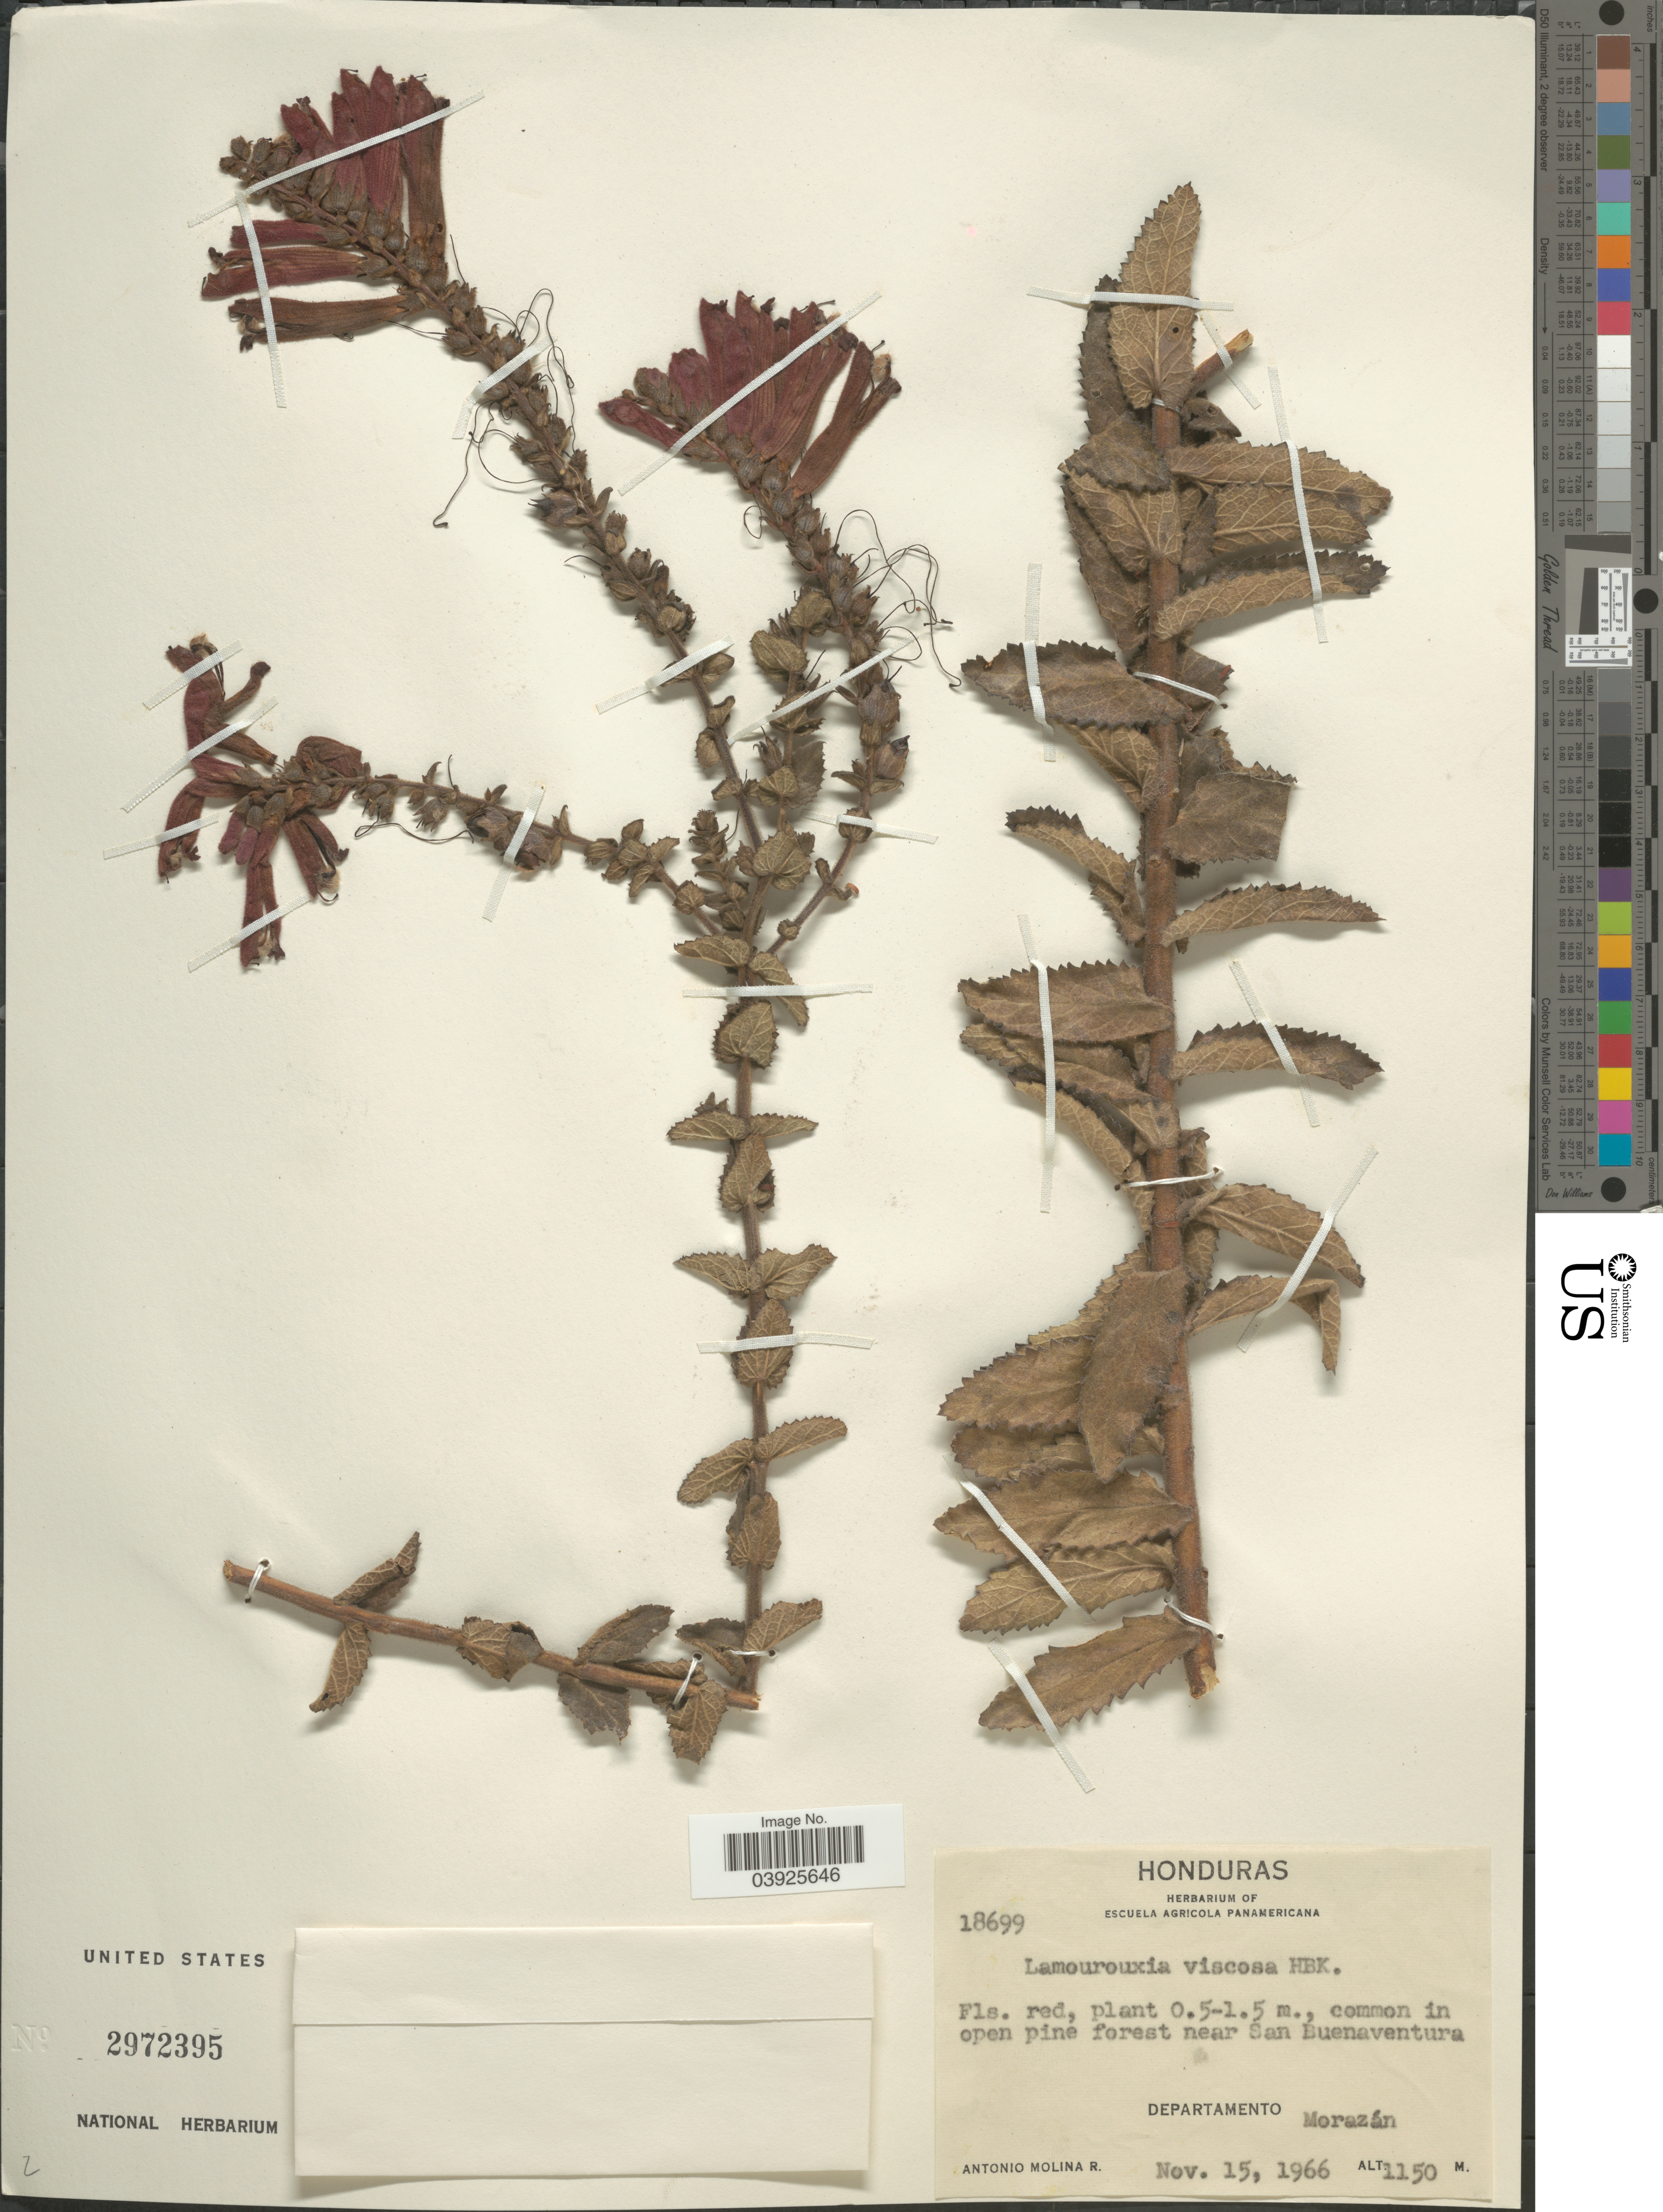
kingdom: Plantae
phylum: Tracheophyta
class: Magnoliopsida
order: Lamiales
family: Orobanchaceae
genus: Lamourouxia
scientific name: Lamourouxia viscosa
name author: Kunth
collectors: A. Molina R.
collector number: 18699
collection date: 1966-11-15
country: Honduras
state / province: Fco. Morazán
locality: Common in open pine forest near San Buenaventura. Departamento Morazán.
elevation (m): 1150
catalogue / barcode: US 2972395